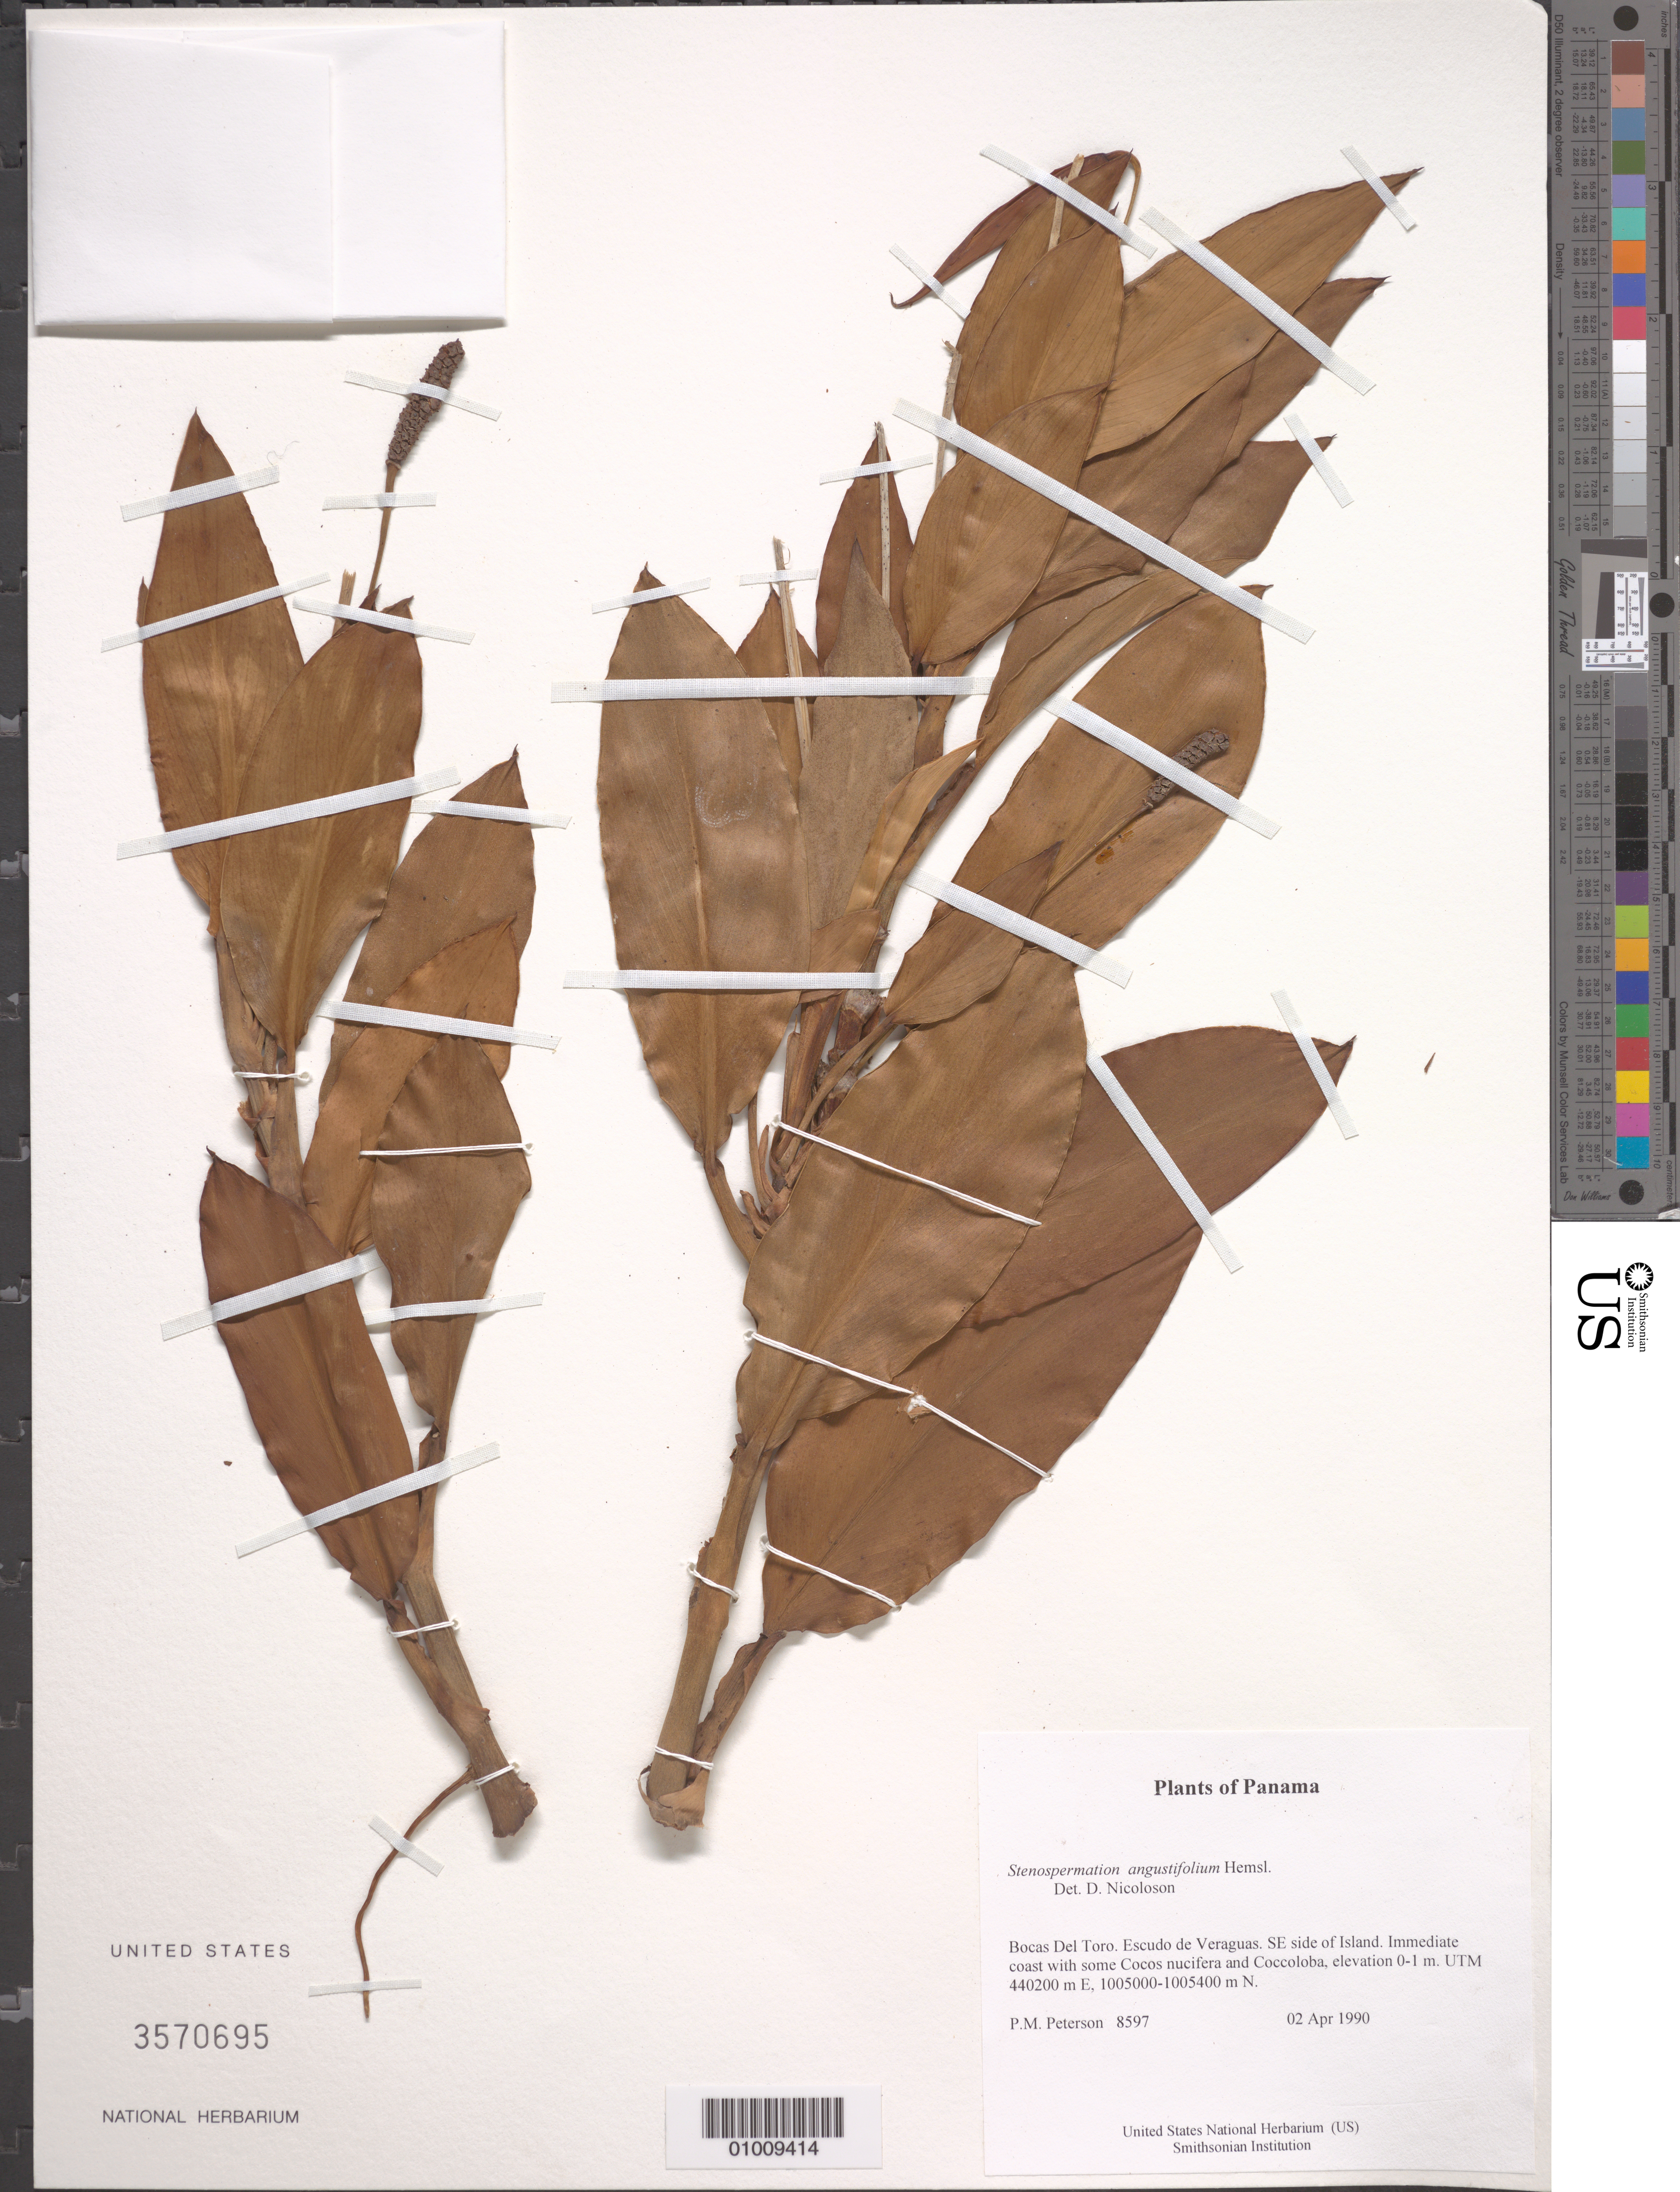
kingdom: Plantae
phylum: Tracheophyta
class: Liliopsida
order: Alismatales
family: Araceae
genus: Stenospermation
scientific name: Stenospermation angustifolium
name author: Hemsl.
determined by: Nicolson, Dan H.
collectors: P. M. Peterson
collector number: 08597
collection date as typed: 02 Apr 1990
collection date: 1990-04-02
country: Panama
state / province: Bocas del Toro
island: Escudo de Veraguas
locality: SE side of Island.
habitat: Immediate coast with some Cocos nucifera and Coccoloba, elevation 0-1 m. UTM 440200 m E, 1005000-1005400 m N.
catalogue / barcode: US 3570695